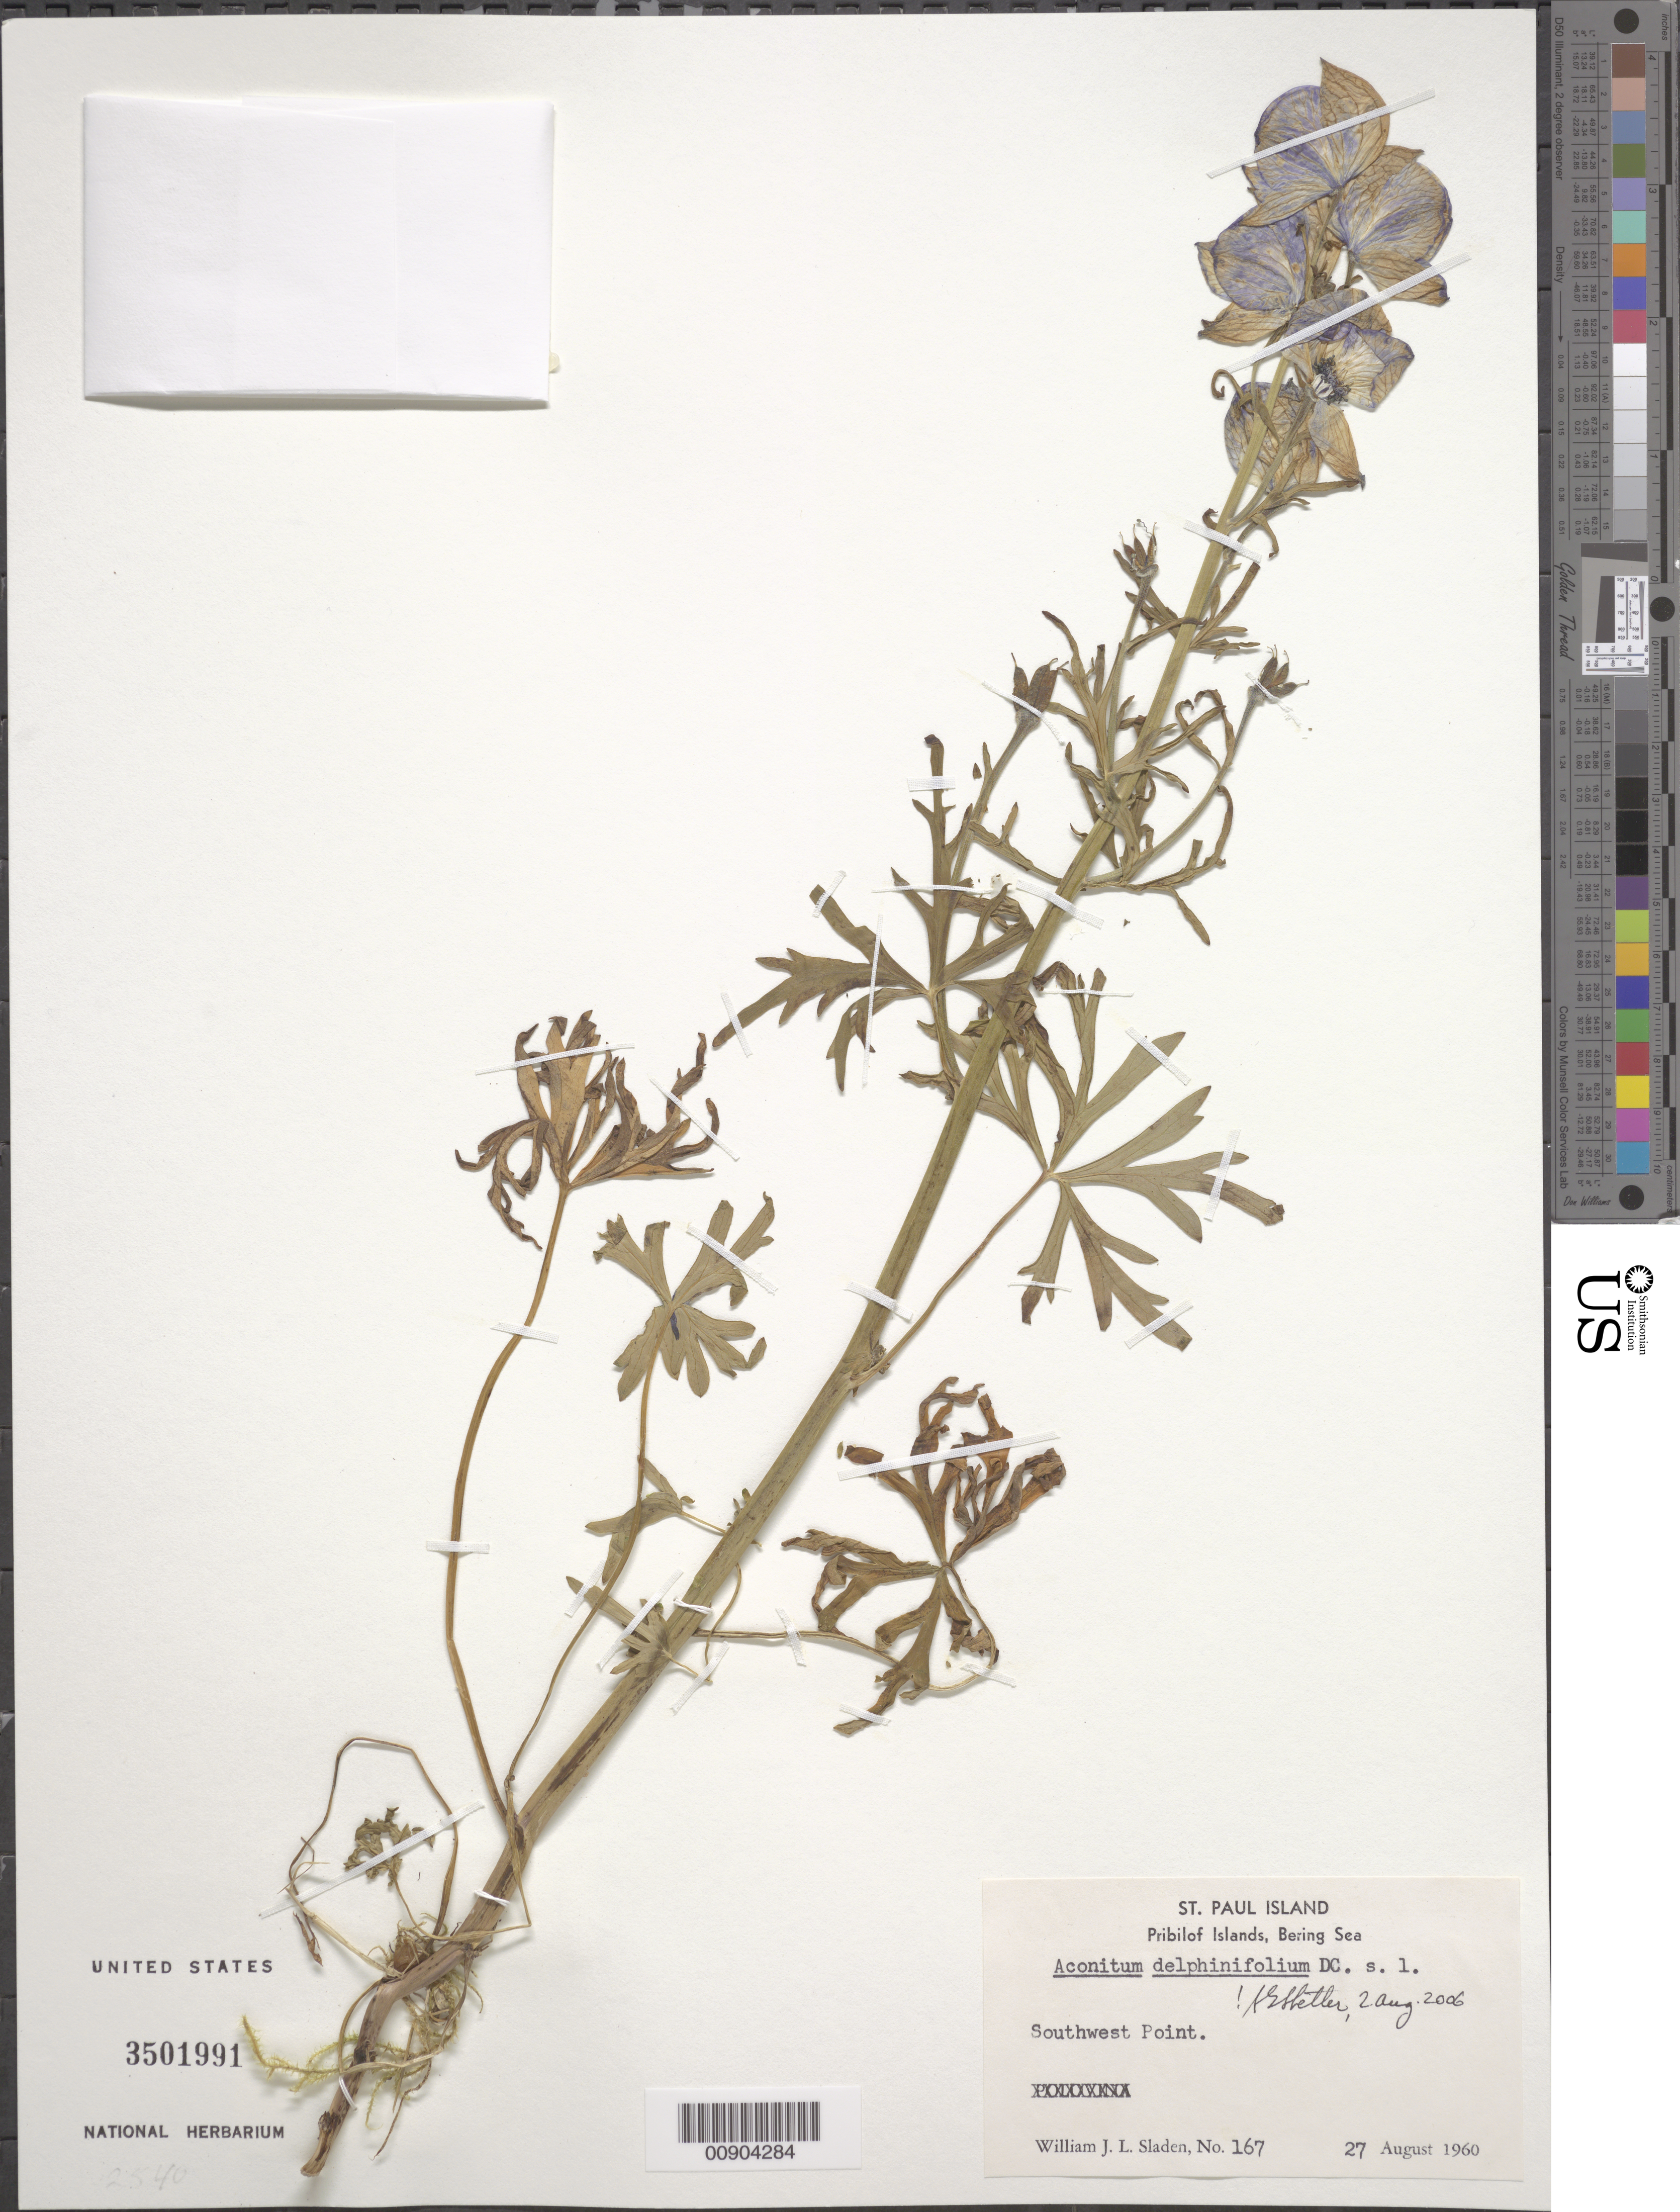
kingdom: Plantae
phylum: Tracheophyta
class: Magnoliopsida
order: Ranunculales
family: Ranunculaceae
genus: Aconitum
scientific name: Aconitum delphinifolium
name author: DC.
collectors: W. Sladen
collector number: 167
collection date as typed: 27 Aug 1960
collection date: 1960-08-27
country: United States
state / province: Alaska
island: St. Paul Island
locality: Southwest Point., Bering Sea, Pribilof Islands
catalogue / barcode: US 3501991